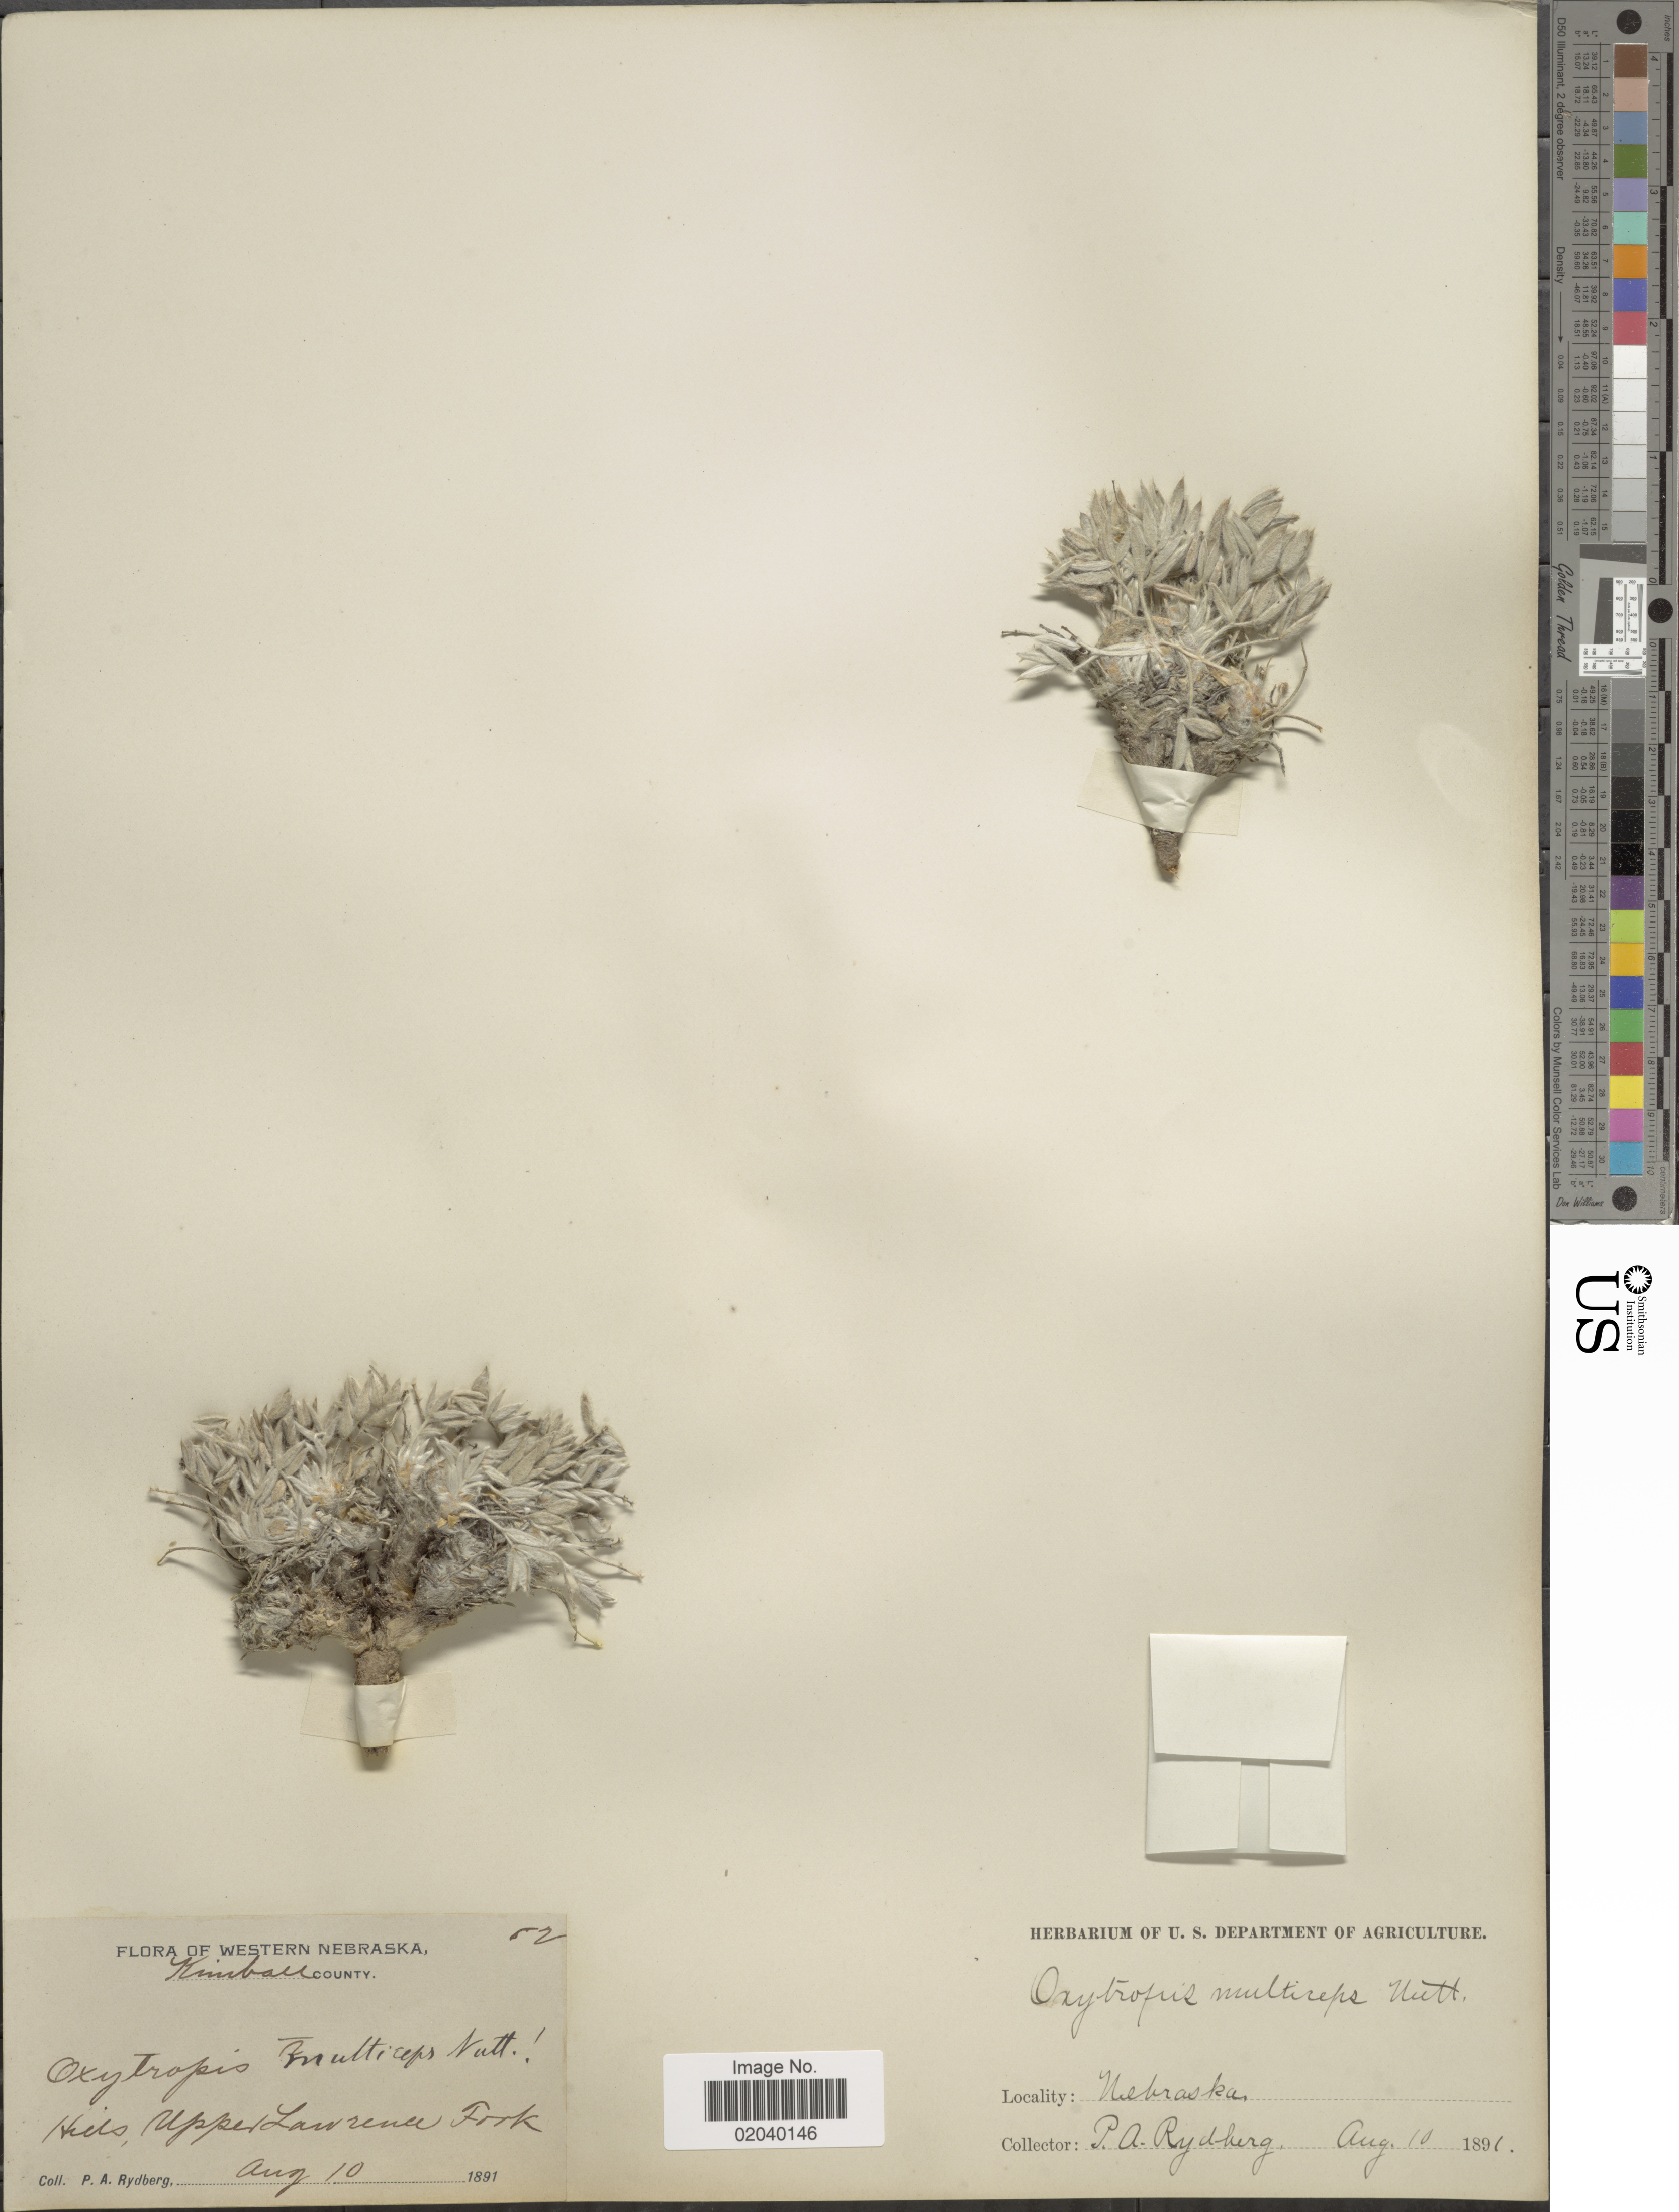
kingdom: Plantae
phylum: Tracheophyta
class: Magnoliopsida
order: Fabales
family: Fabaceae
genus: Oxytropis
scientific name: Oxytropis muticeps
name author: Nutt.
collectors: P. A. Rydberg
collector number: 62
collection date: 1891-08-10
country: United States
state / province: Nebraska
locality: Western Nebraska, Kimball County, Hills, Upper Lawrence Fork